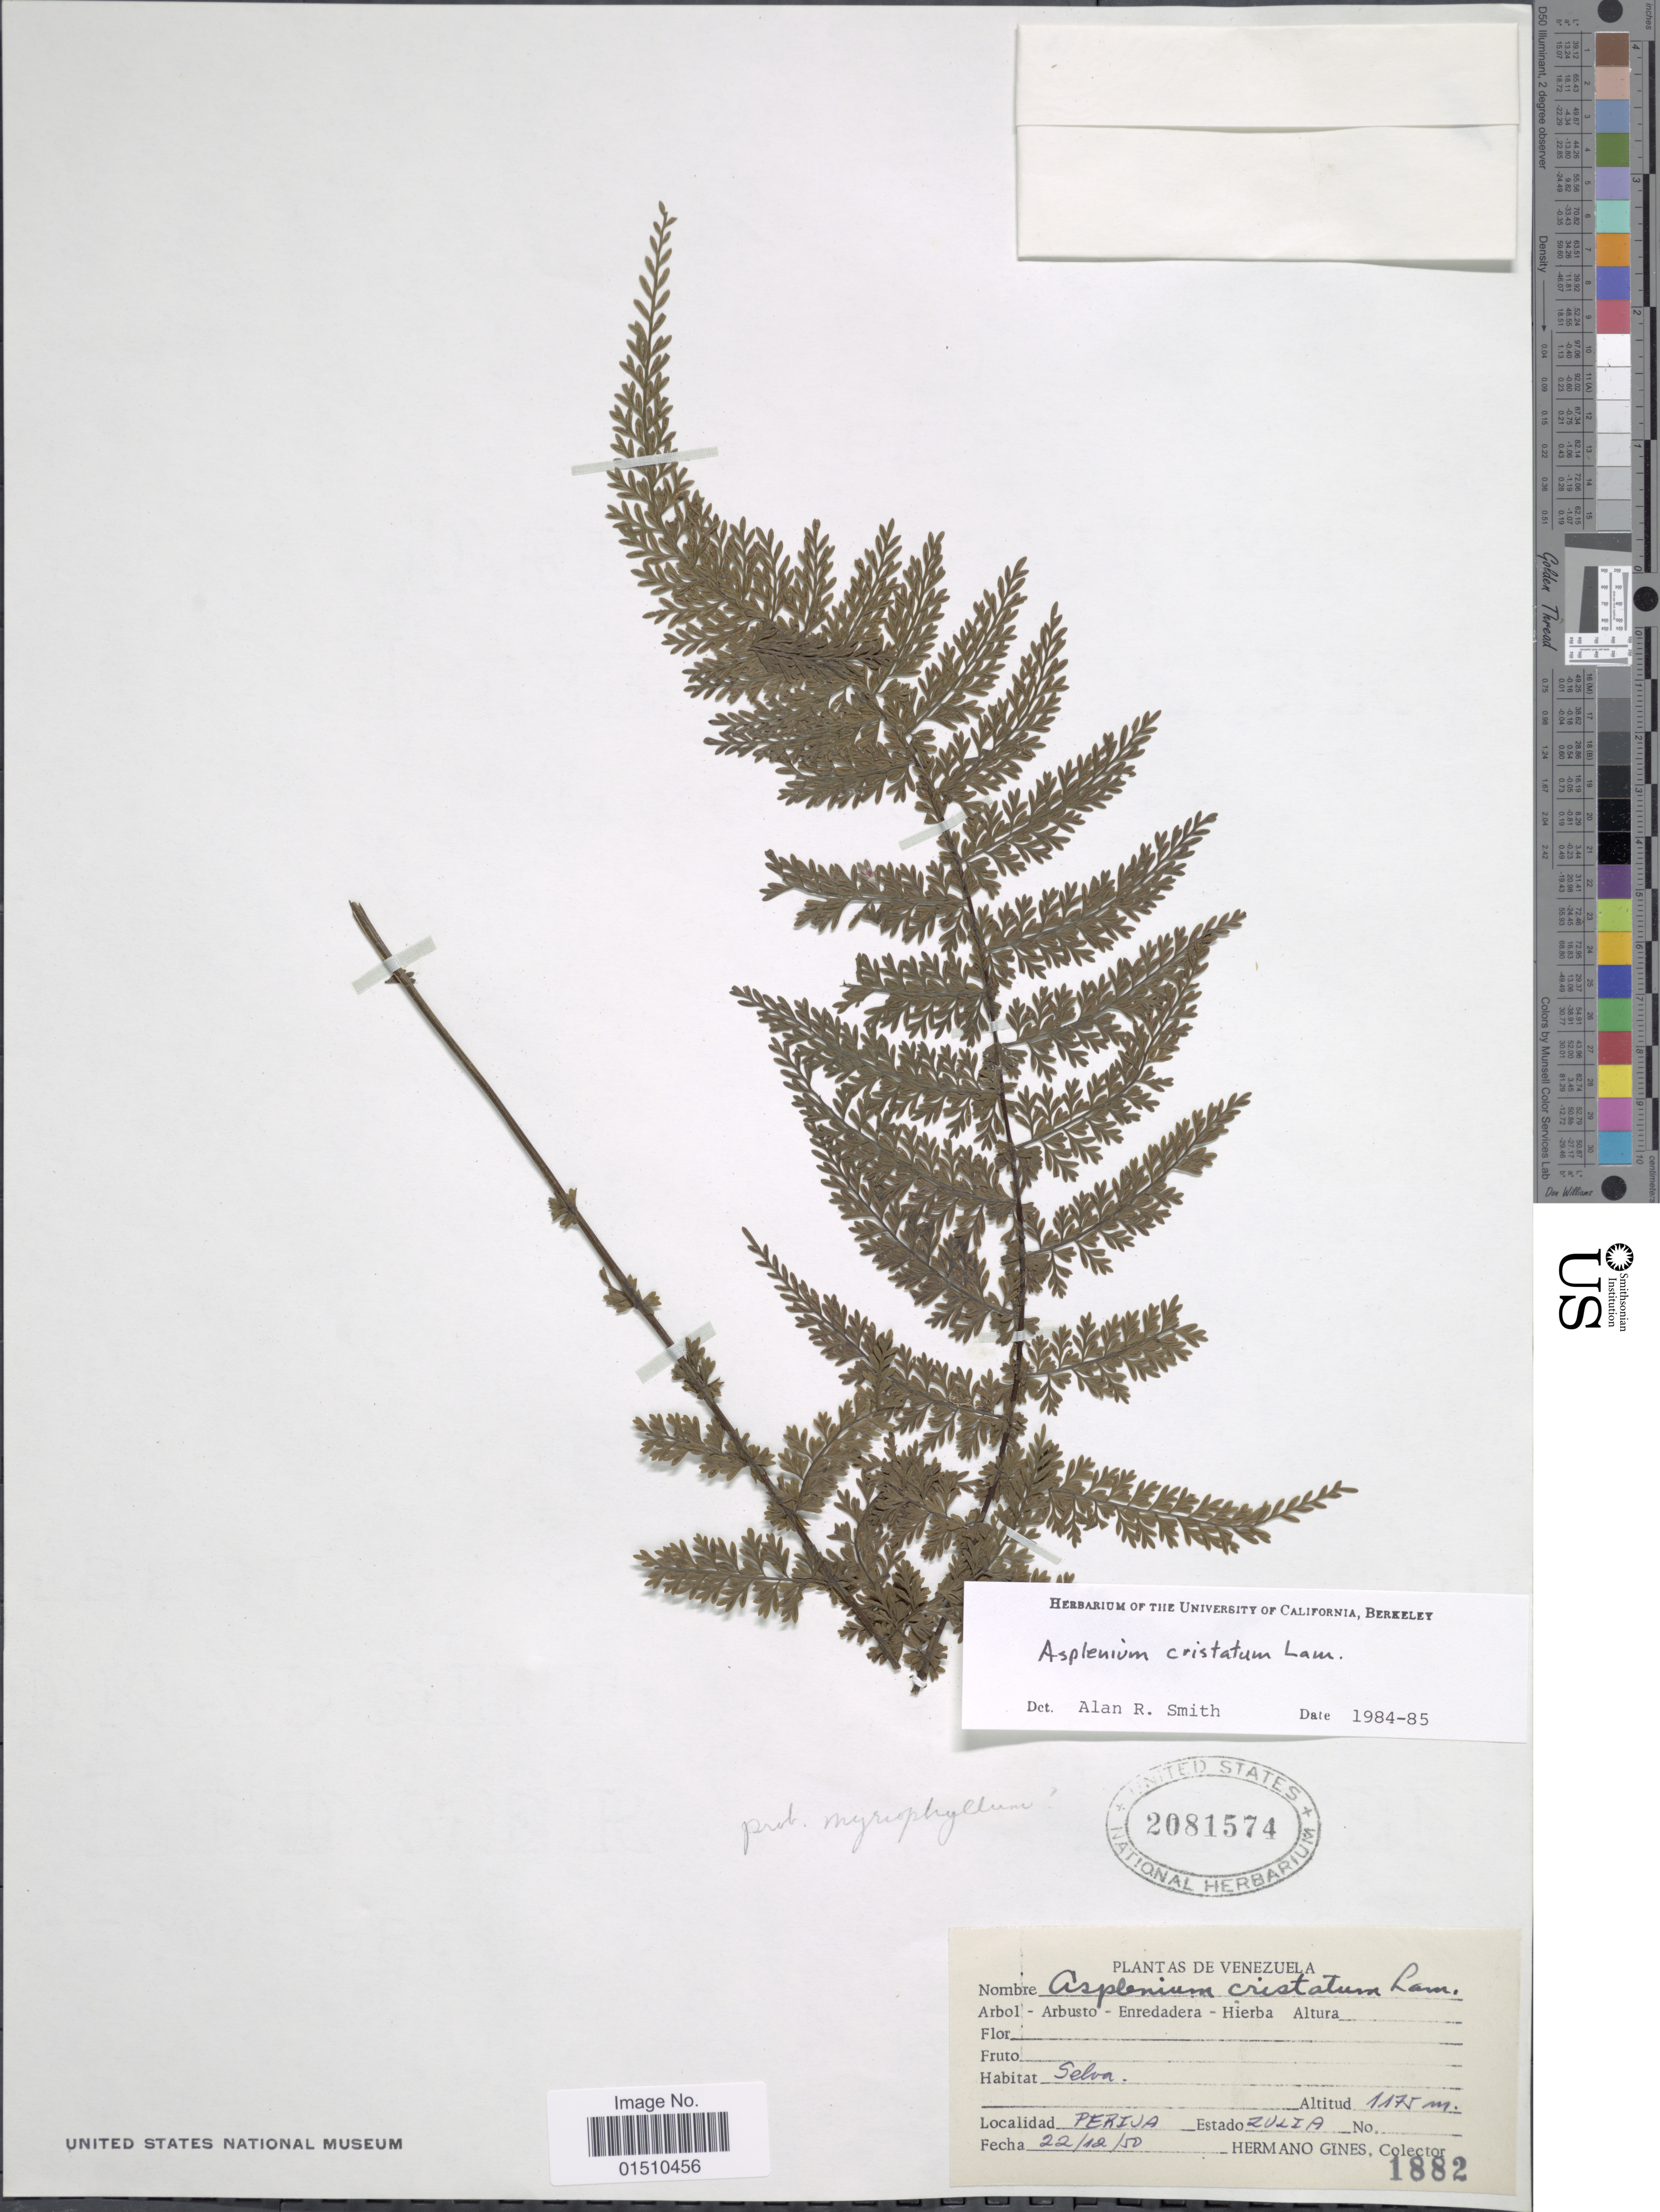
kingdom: Plantae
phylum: Tracheophyta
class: Polypodiopsida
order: Polypodiales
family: Aspleniaceae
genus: Asplenium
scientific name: Asplenium cristatum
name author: Lam.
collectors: Bro. Gines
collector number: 1882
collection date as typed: Transcribed d/m/y: 22/12/50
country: Venezuela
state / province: Zulia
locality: Venezuelam Perija, estado, Zulia.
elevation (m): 1175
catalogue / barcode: US 2081574